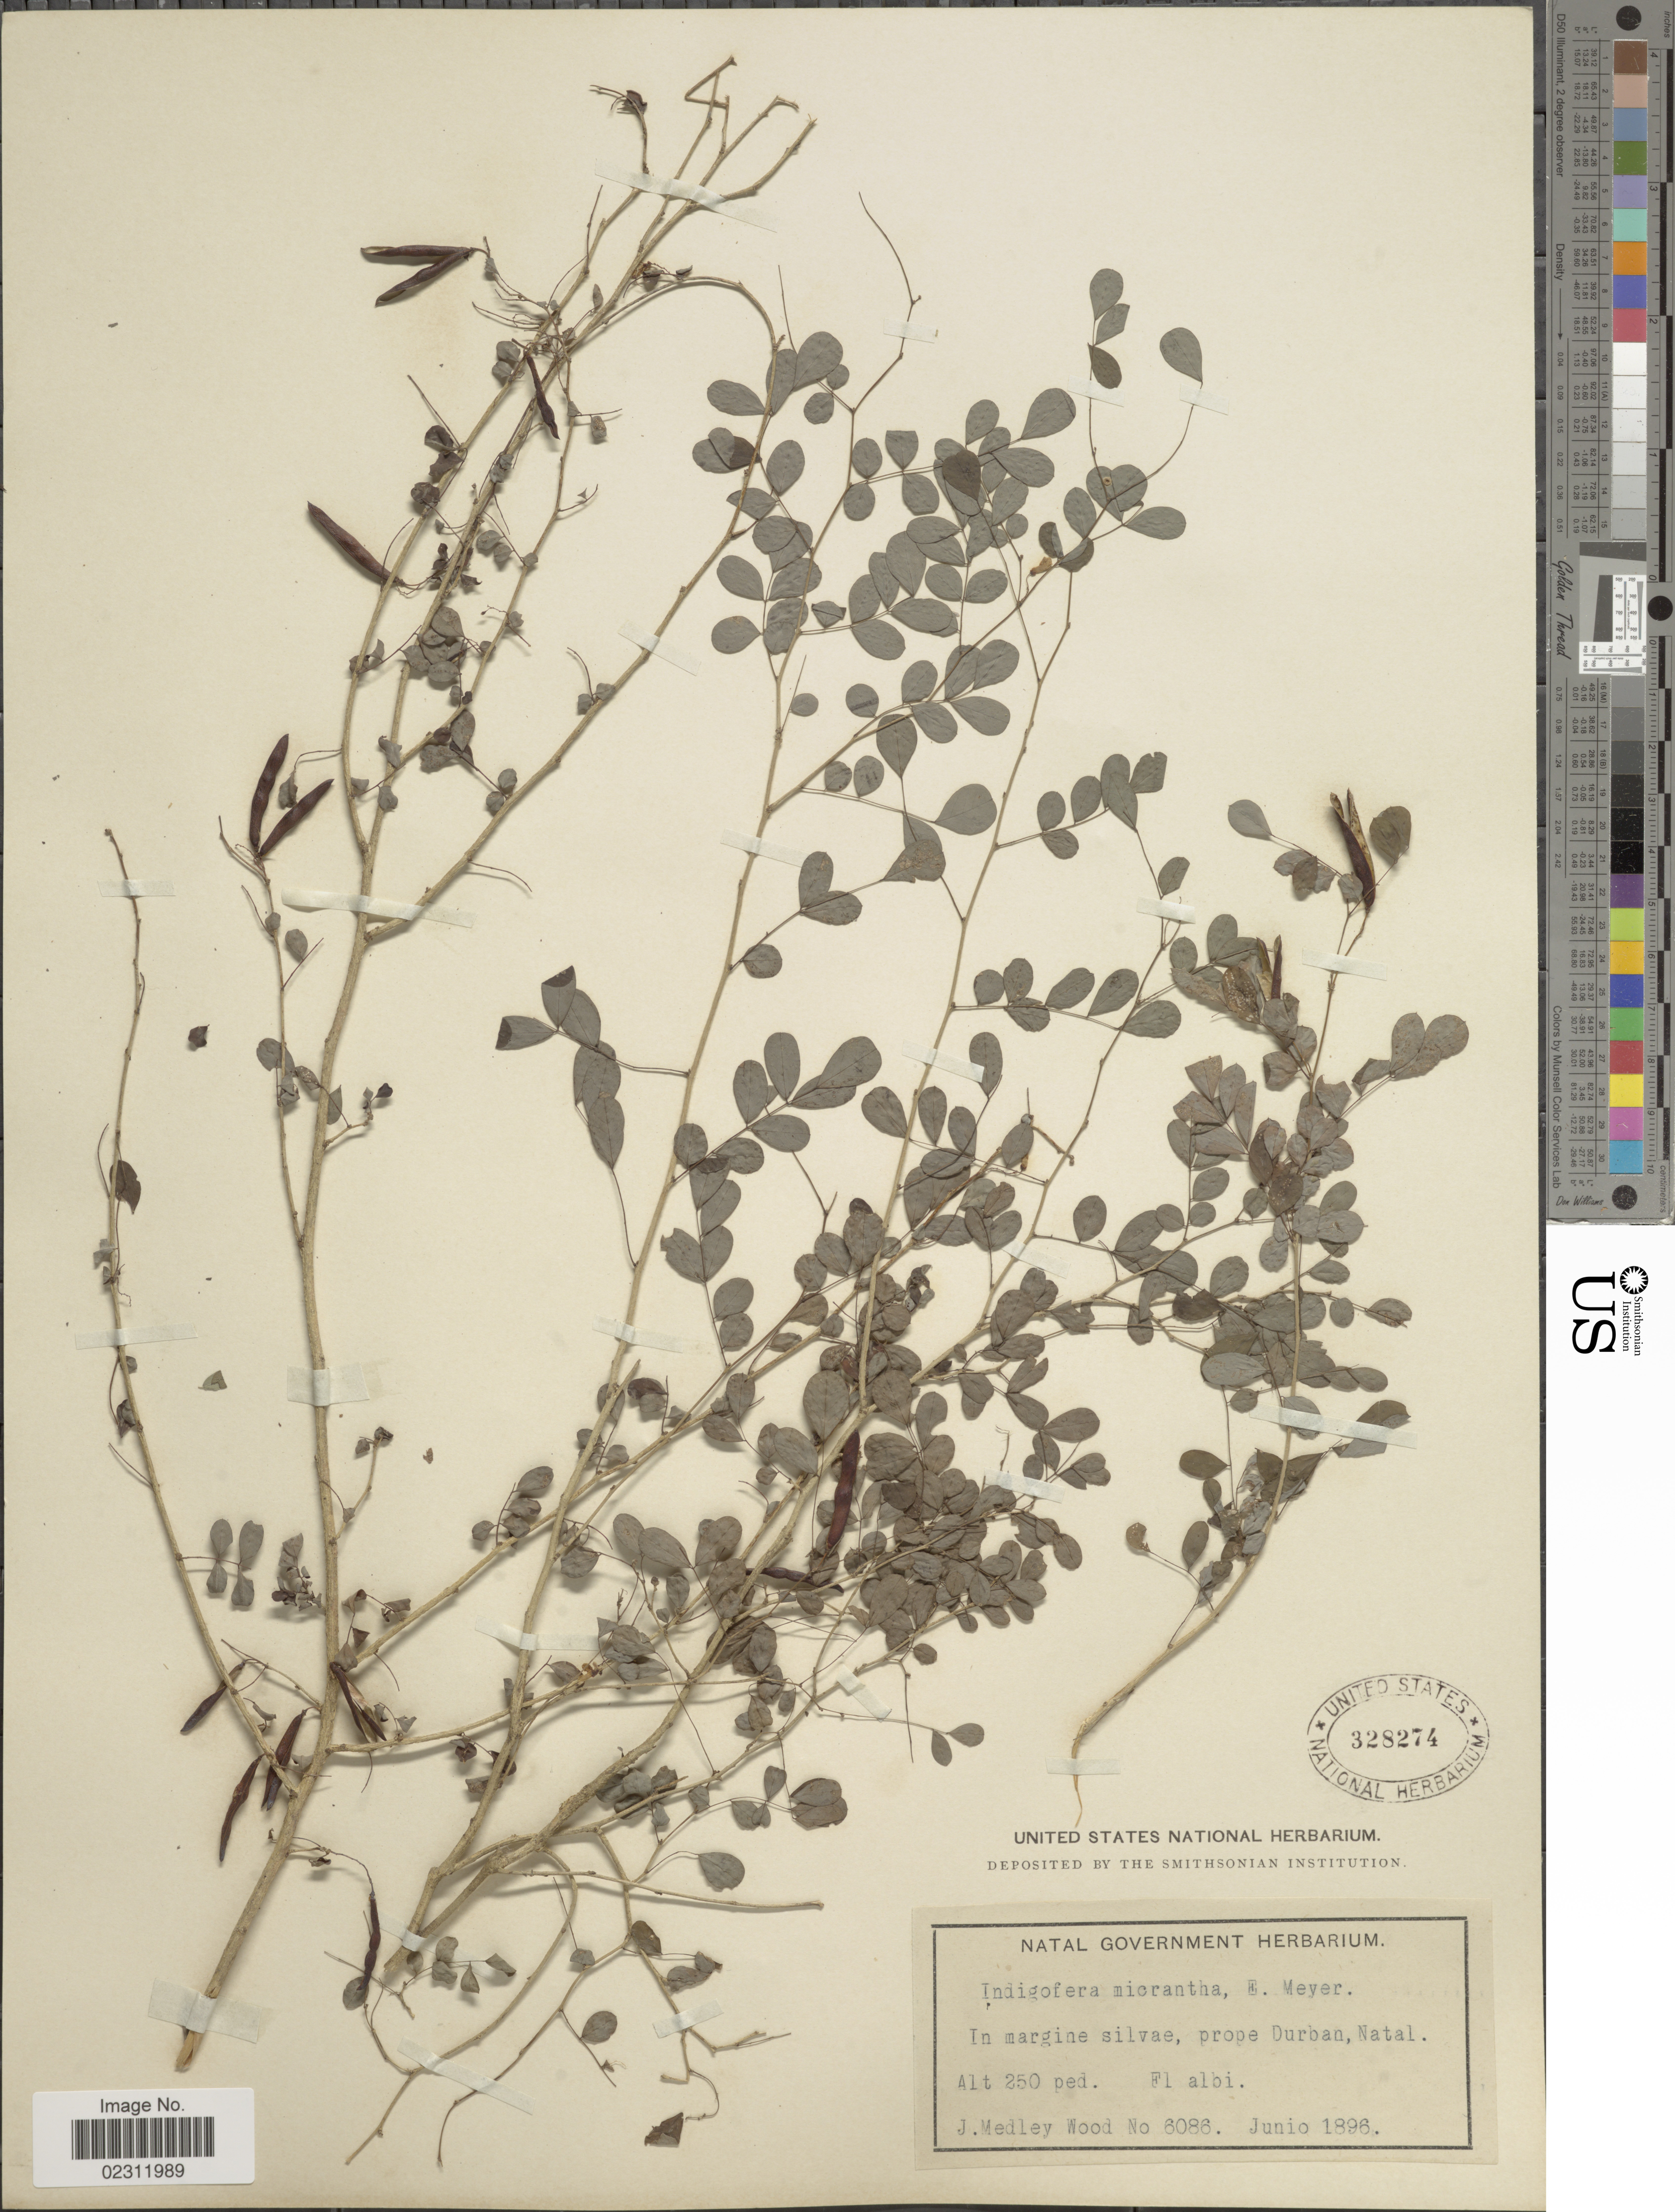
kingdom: Plantae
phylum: Tracheophyta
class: Magnoliopsida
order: Fabales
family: Fabaceae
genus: Indigofera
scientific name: Indigofera micrantha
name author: E. Mey.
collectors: J. Medley Wood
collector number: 6086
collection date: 1896-06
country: South Africa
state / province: KwaZulu-Natal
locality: Prope Durban, Natal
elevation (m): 76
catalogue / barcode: US 328274